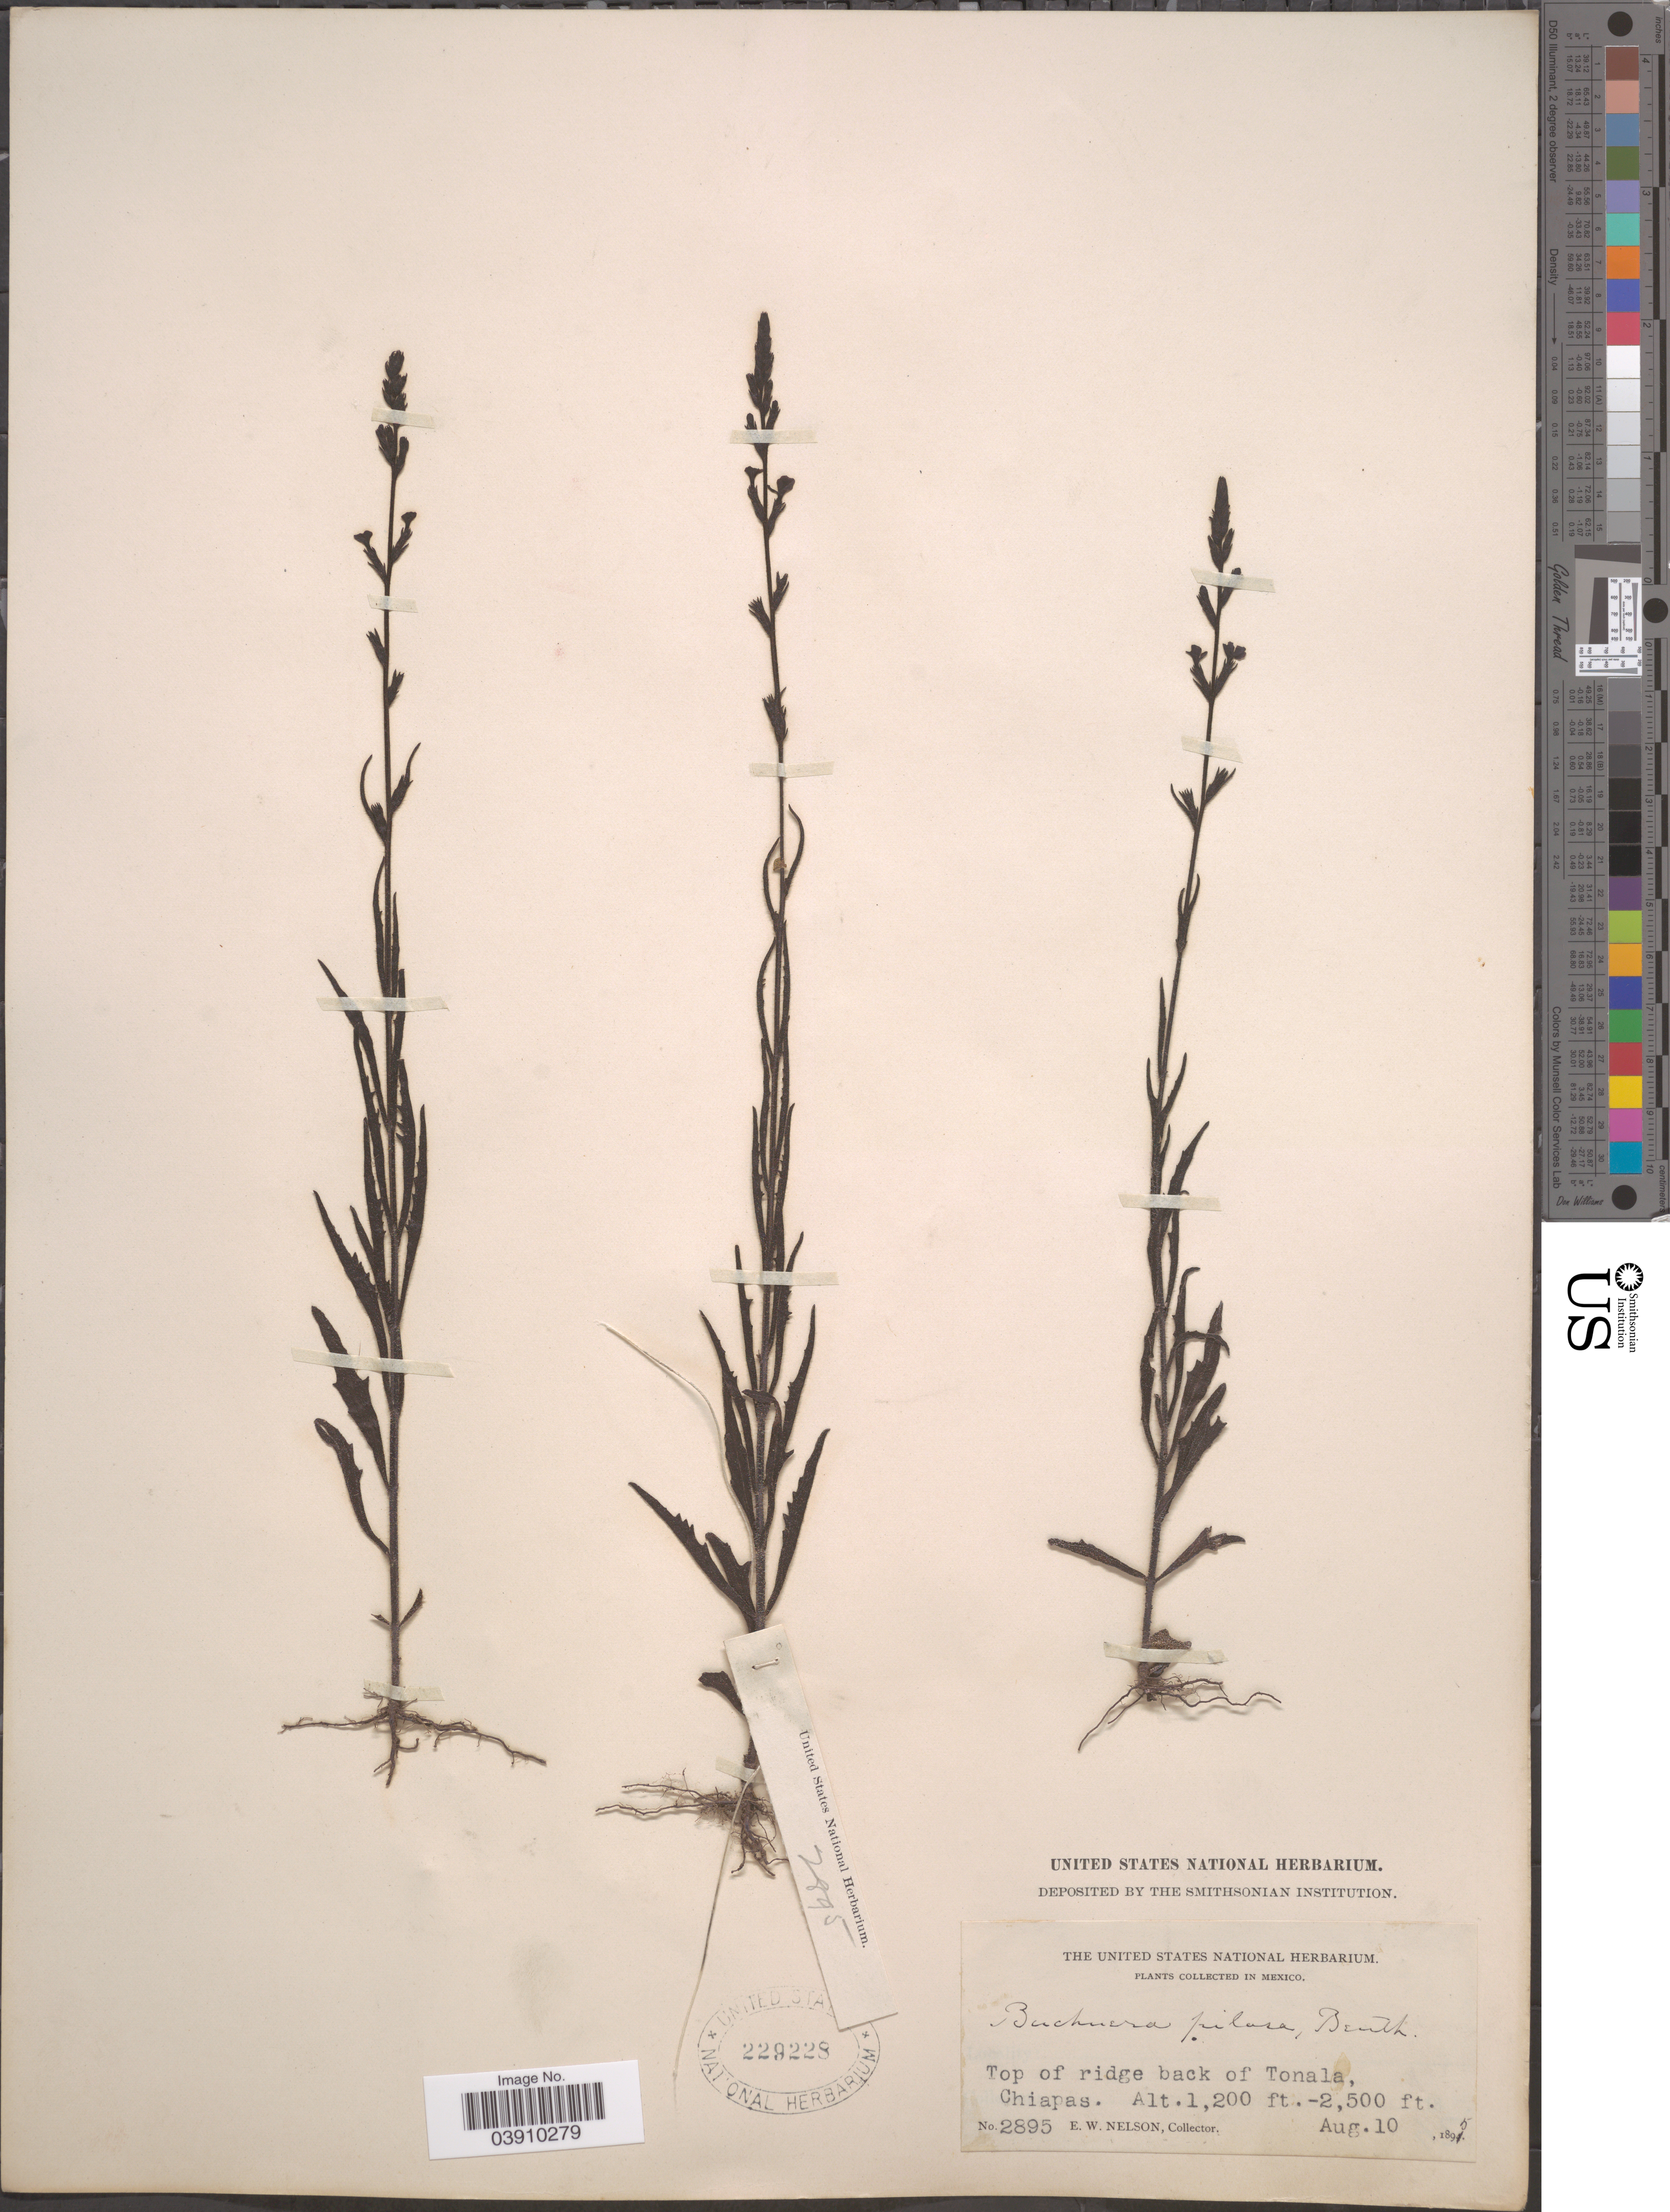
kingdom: Plantae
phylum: Tracheophyta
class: Magnoliopsida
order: Lamiales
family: Orobanchaceae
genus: Buchnera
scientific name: Buchnera pusilla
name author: Kunth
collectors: E. W. Nelson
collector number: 2895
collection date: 1895-08-10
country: Mexico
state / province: Chiapas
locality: Top of ridge back of Tonala.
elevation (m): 366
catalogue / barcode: US 229228